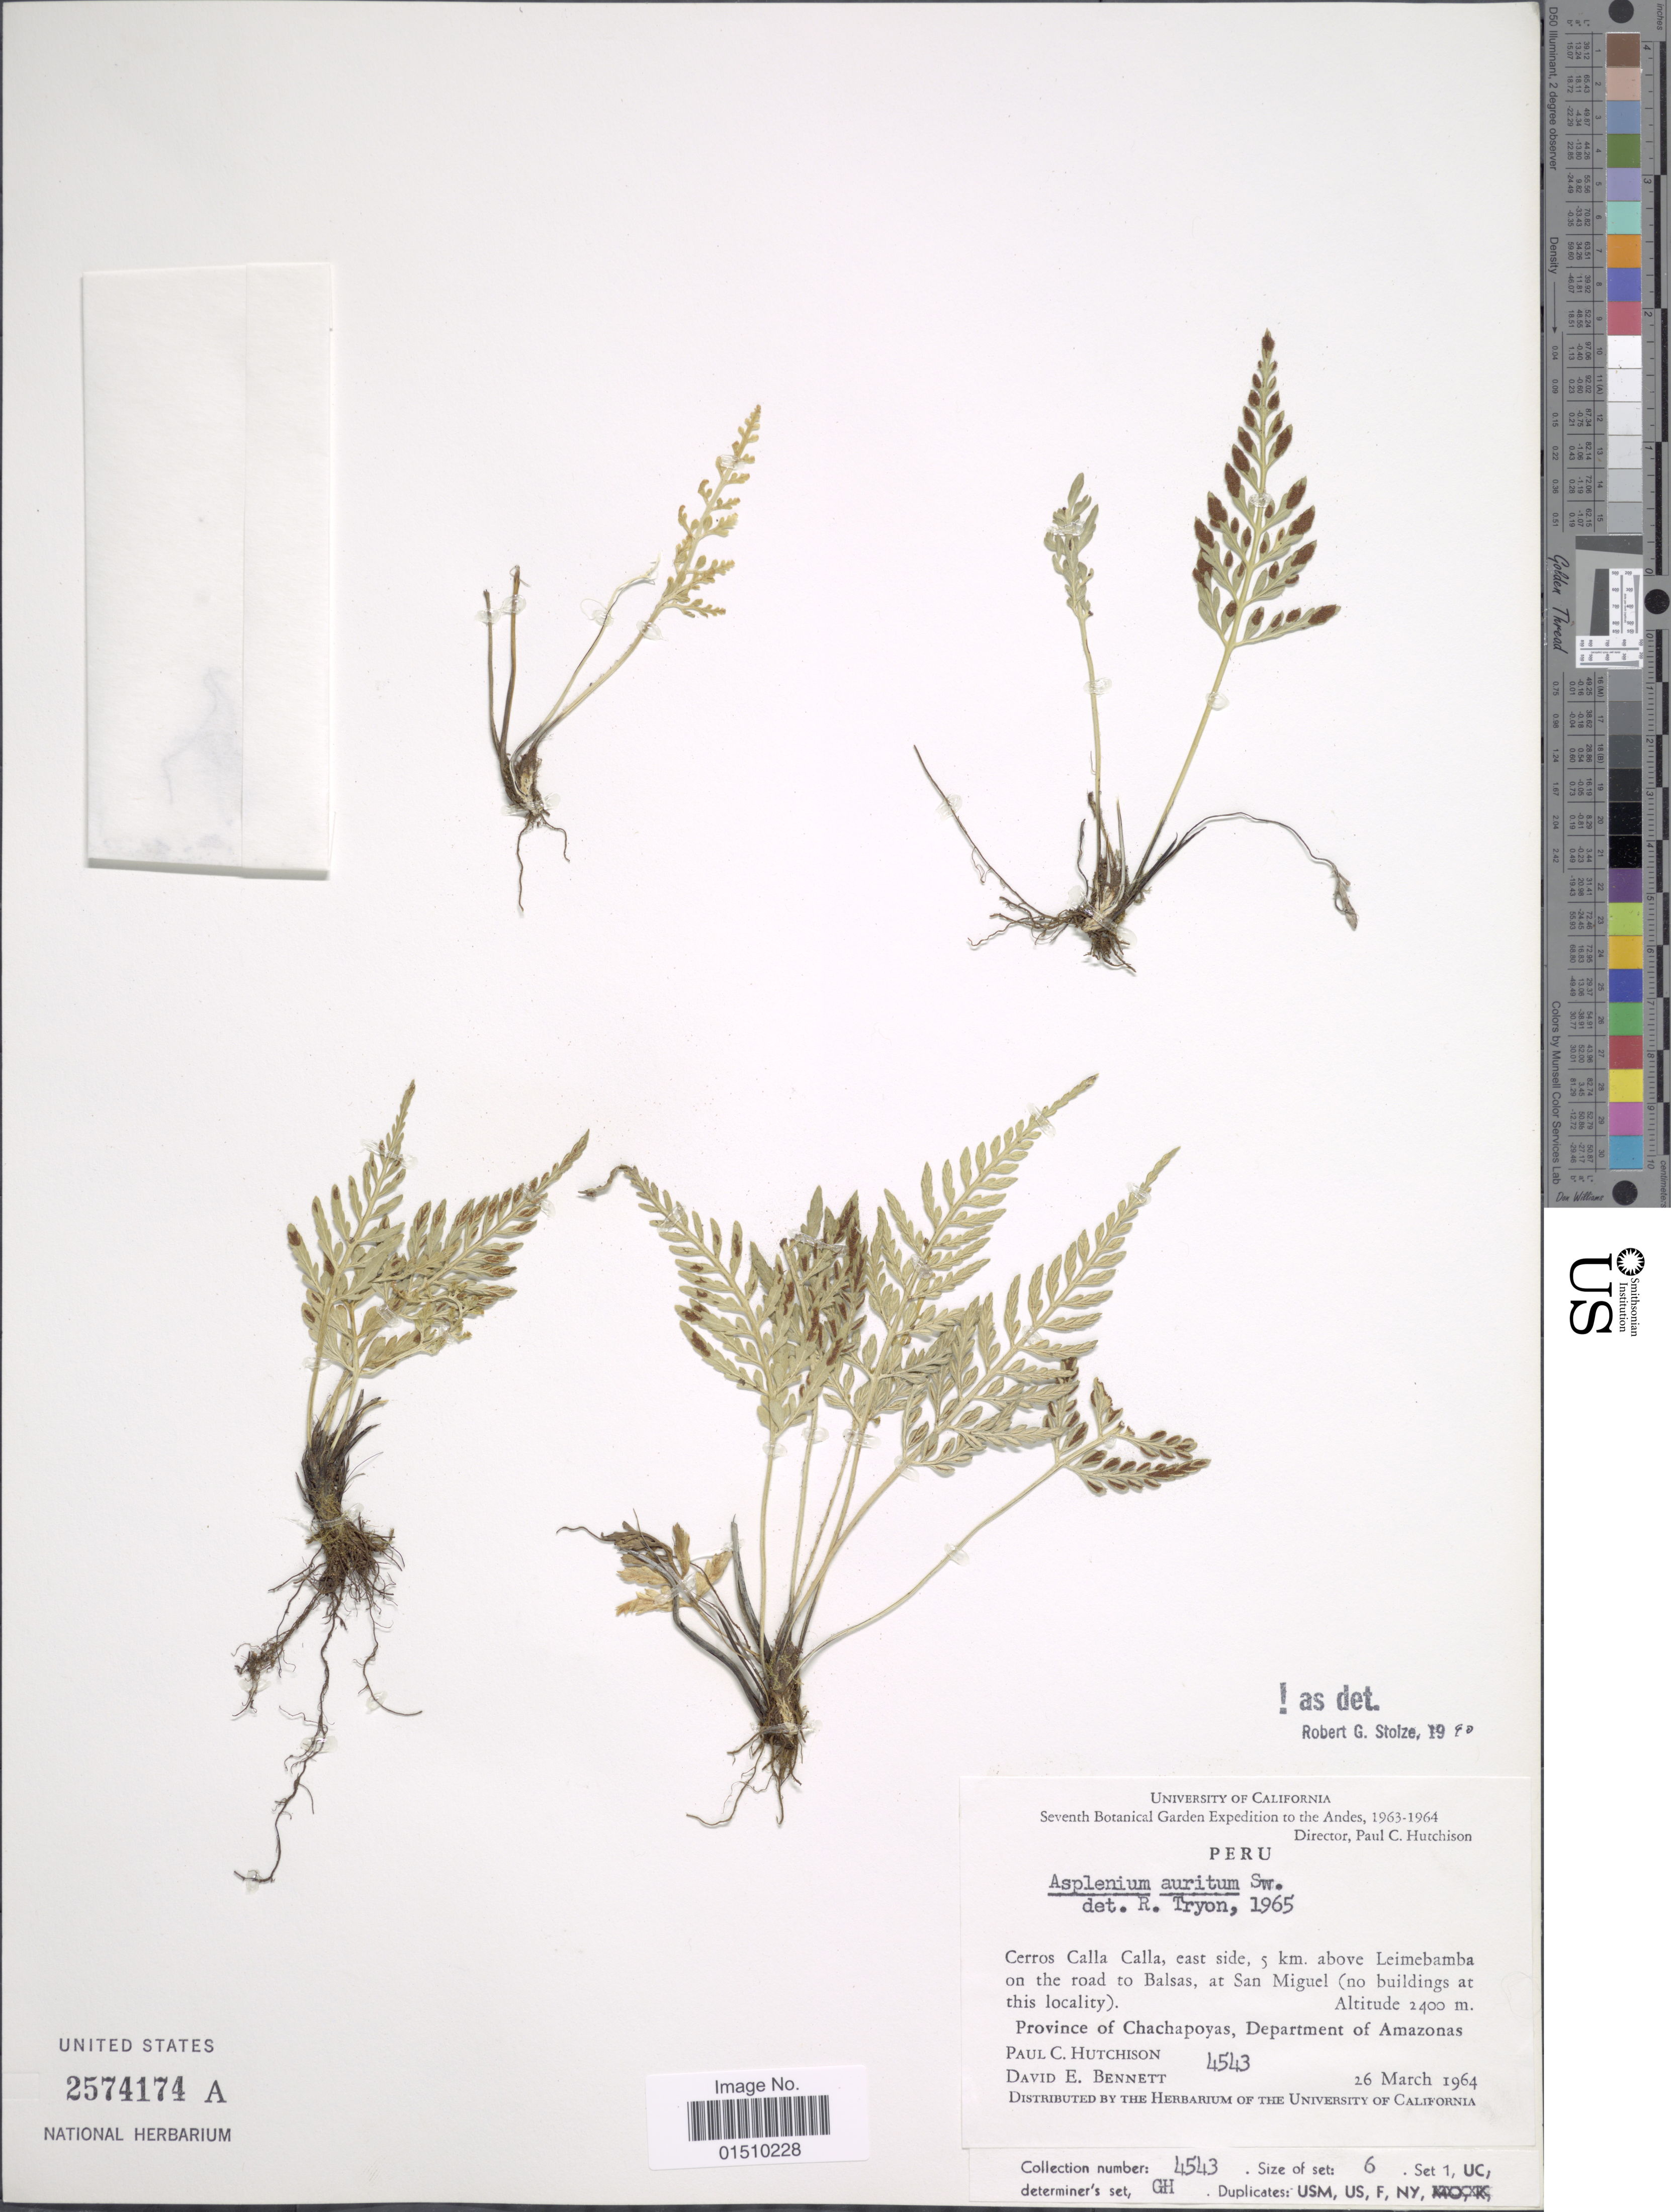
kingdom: Plantae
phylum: Tracheophyta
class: Polypodiopsida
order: Polypodiales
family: Aspleniaceae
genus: Asplenium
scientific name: Asplenium auritum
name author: Sw.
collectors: P. C. Hutchison & D. E. Bennett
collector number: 4543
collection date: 1964-03-26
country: Peru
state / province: Amazonas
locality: Peru, Cerros Calla Calla, east side, 5 km. above Leimebamba on the road to Balsas, at San Miguel (no buildings at this locality). Province of Chachapoyas, Department of Amazonas.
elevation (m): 2400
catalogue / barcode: US 2574174A